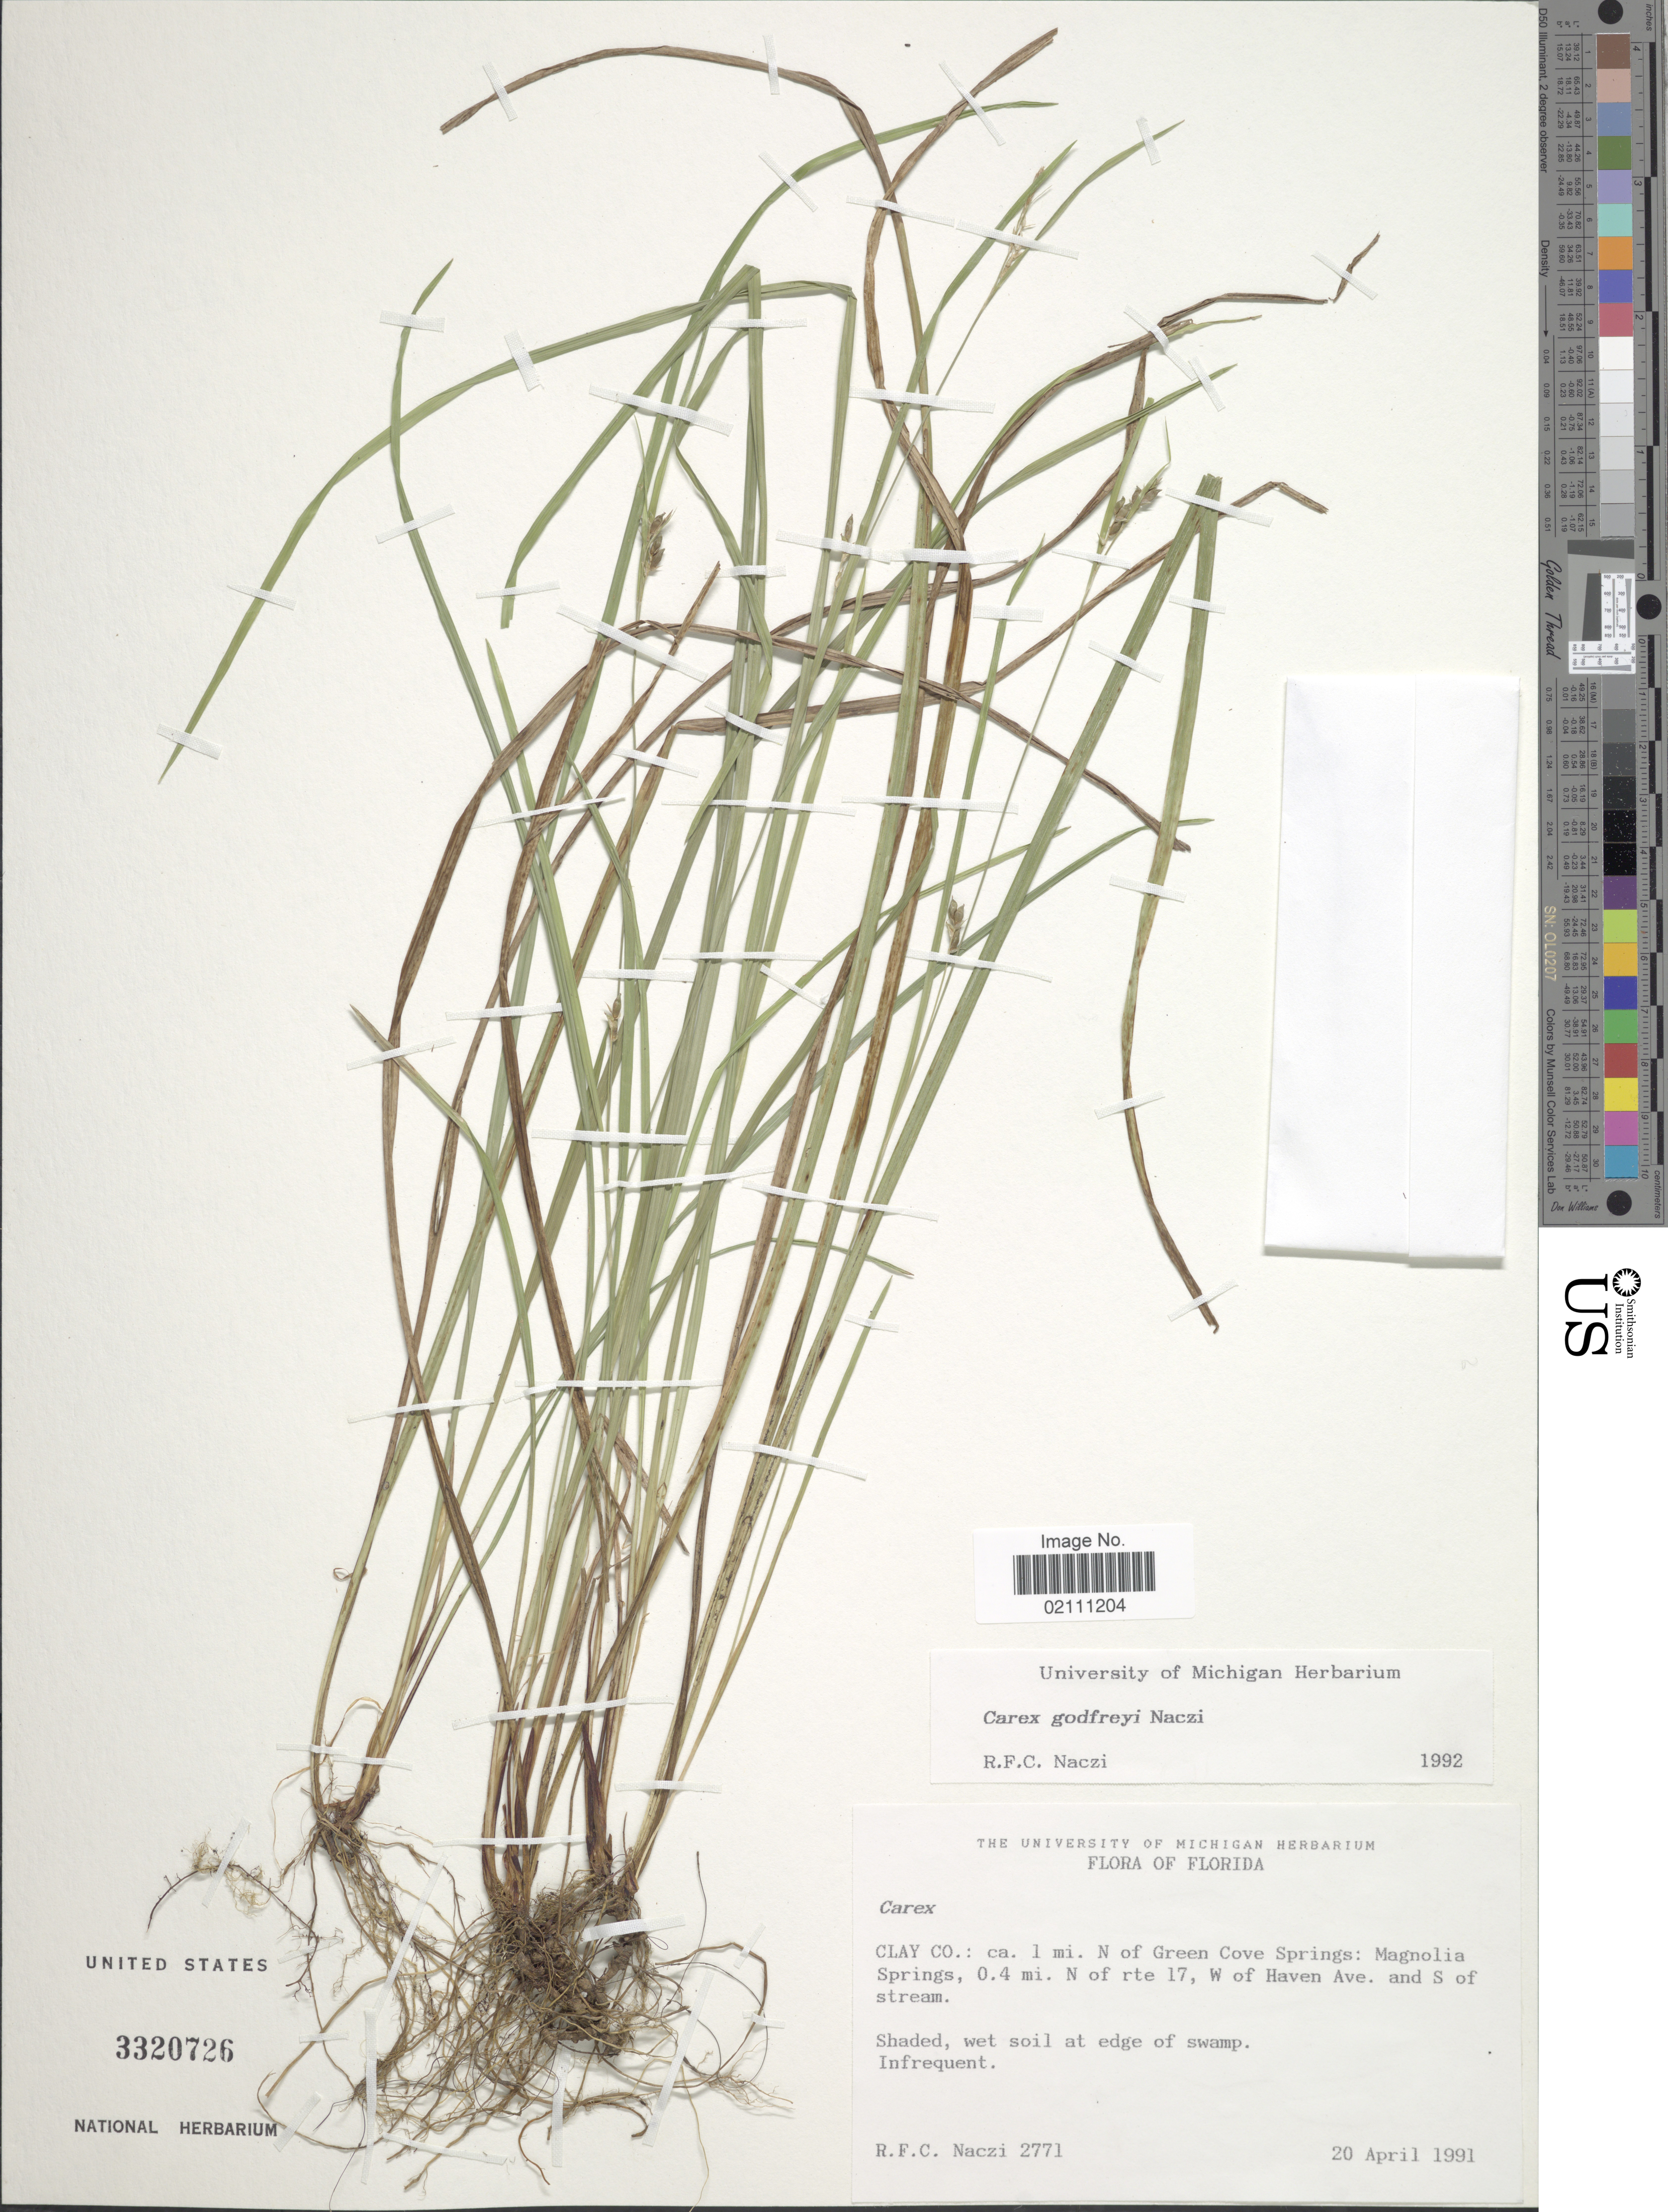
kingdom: Plantae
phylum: Tracheophyta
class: Liliopsida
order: Poales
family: Cyperaceae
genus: Carex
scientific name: Carex godfreyi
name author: Naczi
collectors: R. F. C. Naczi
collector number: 2771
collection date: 1991-04-20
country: United States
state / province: Florida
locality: Clay Co.: 1. mi. N of Green Cove Springs, Magnolia Springs, 0.4 N of rte 17, W of Haven Ave. and S. of stream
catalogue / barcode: US 3320726